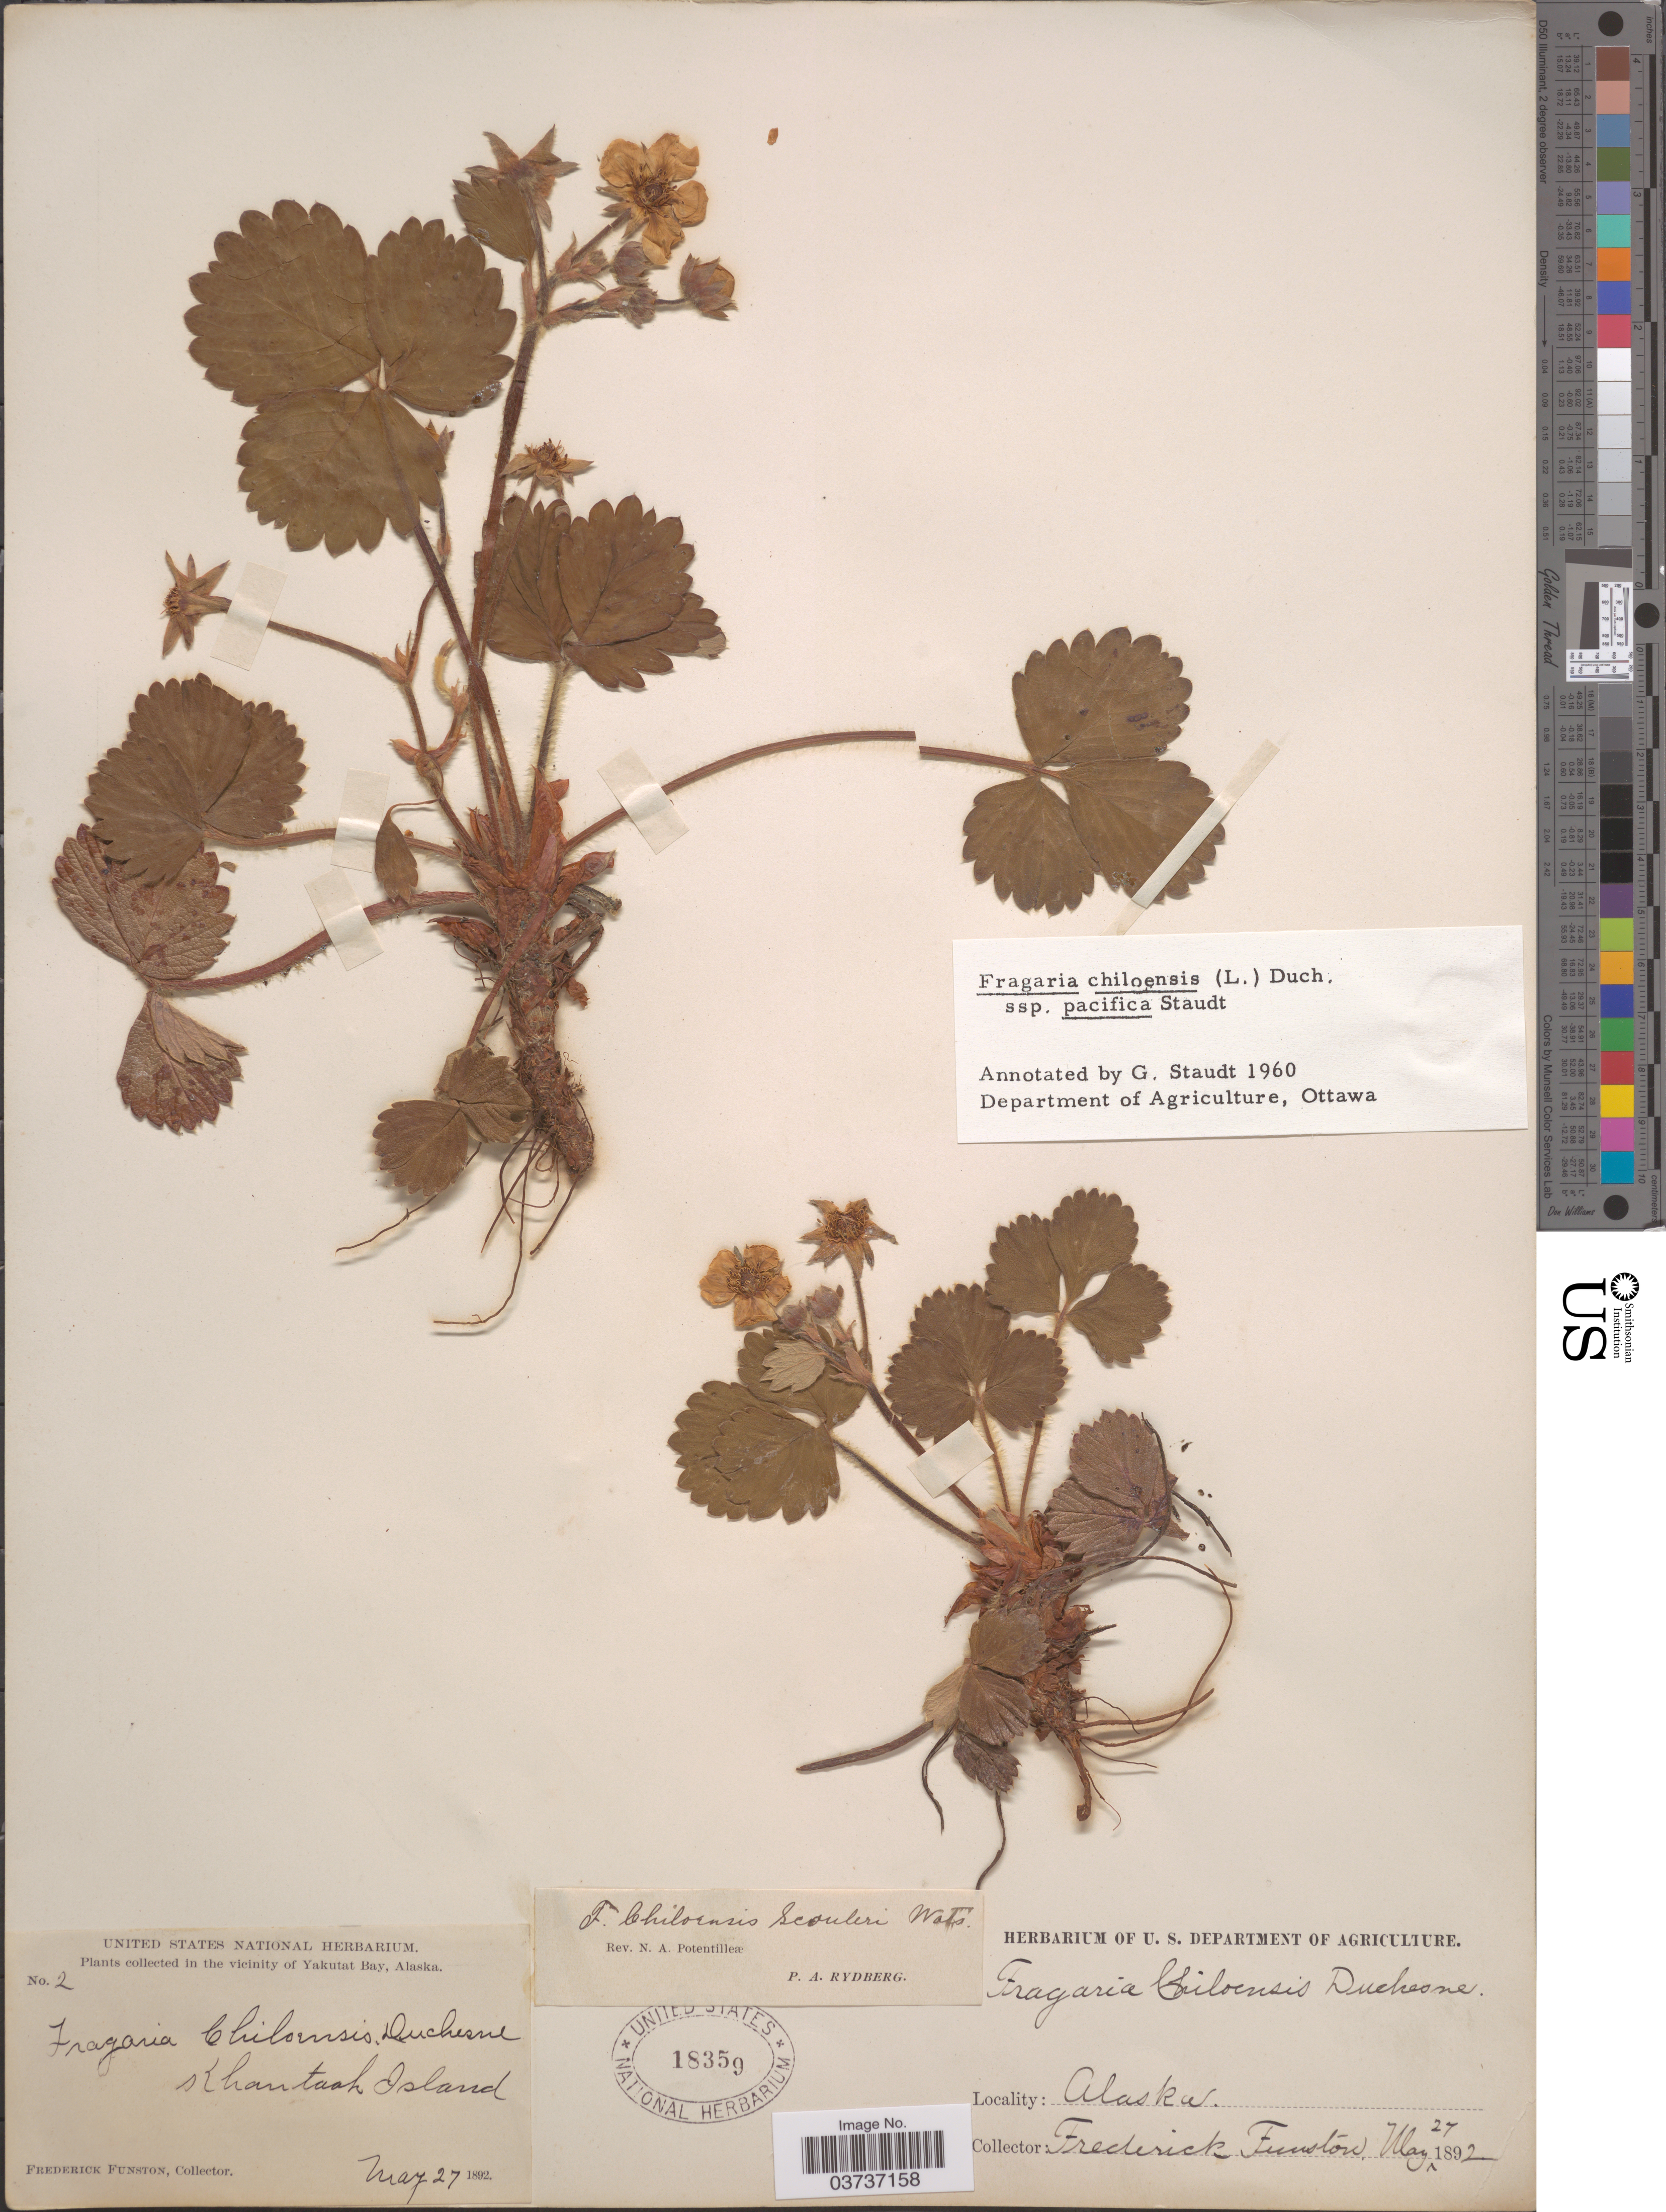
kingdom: Plantae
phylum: Tracheophyta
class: Magnoliopsida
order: Rosales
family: Rosaceae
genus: Fragaria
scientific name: Fragaria chiloensis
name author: (L.) Mill.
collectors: F. Funston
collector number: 2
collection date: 1892-05-27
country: United States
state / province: Alaska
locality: In the vicinity of Yakutat Bay. Khantaak Island.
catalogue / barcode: US 18359